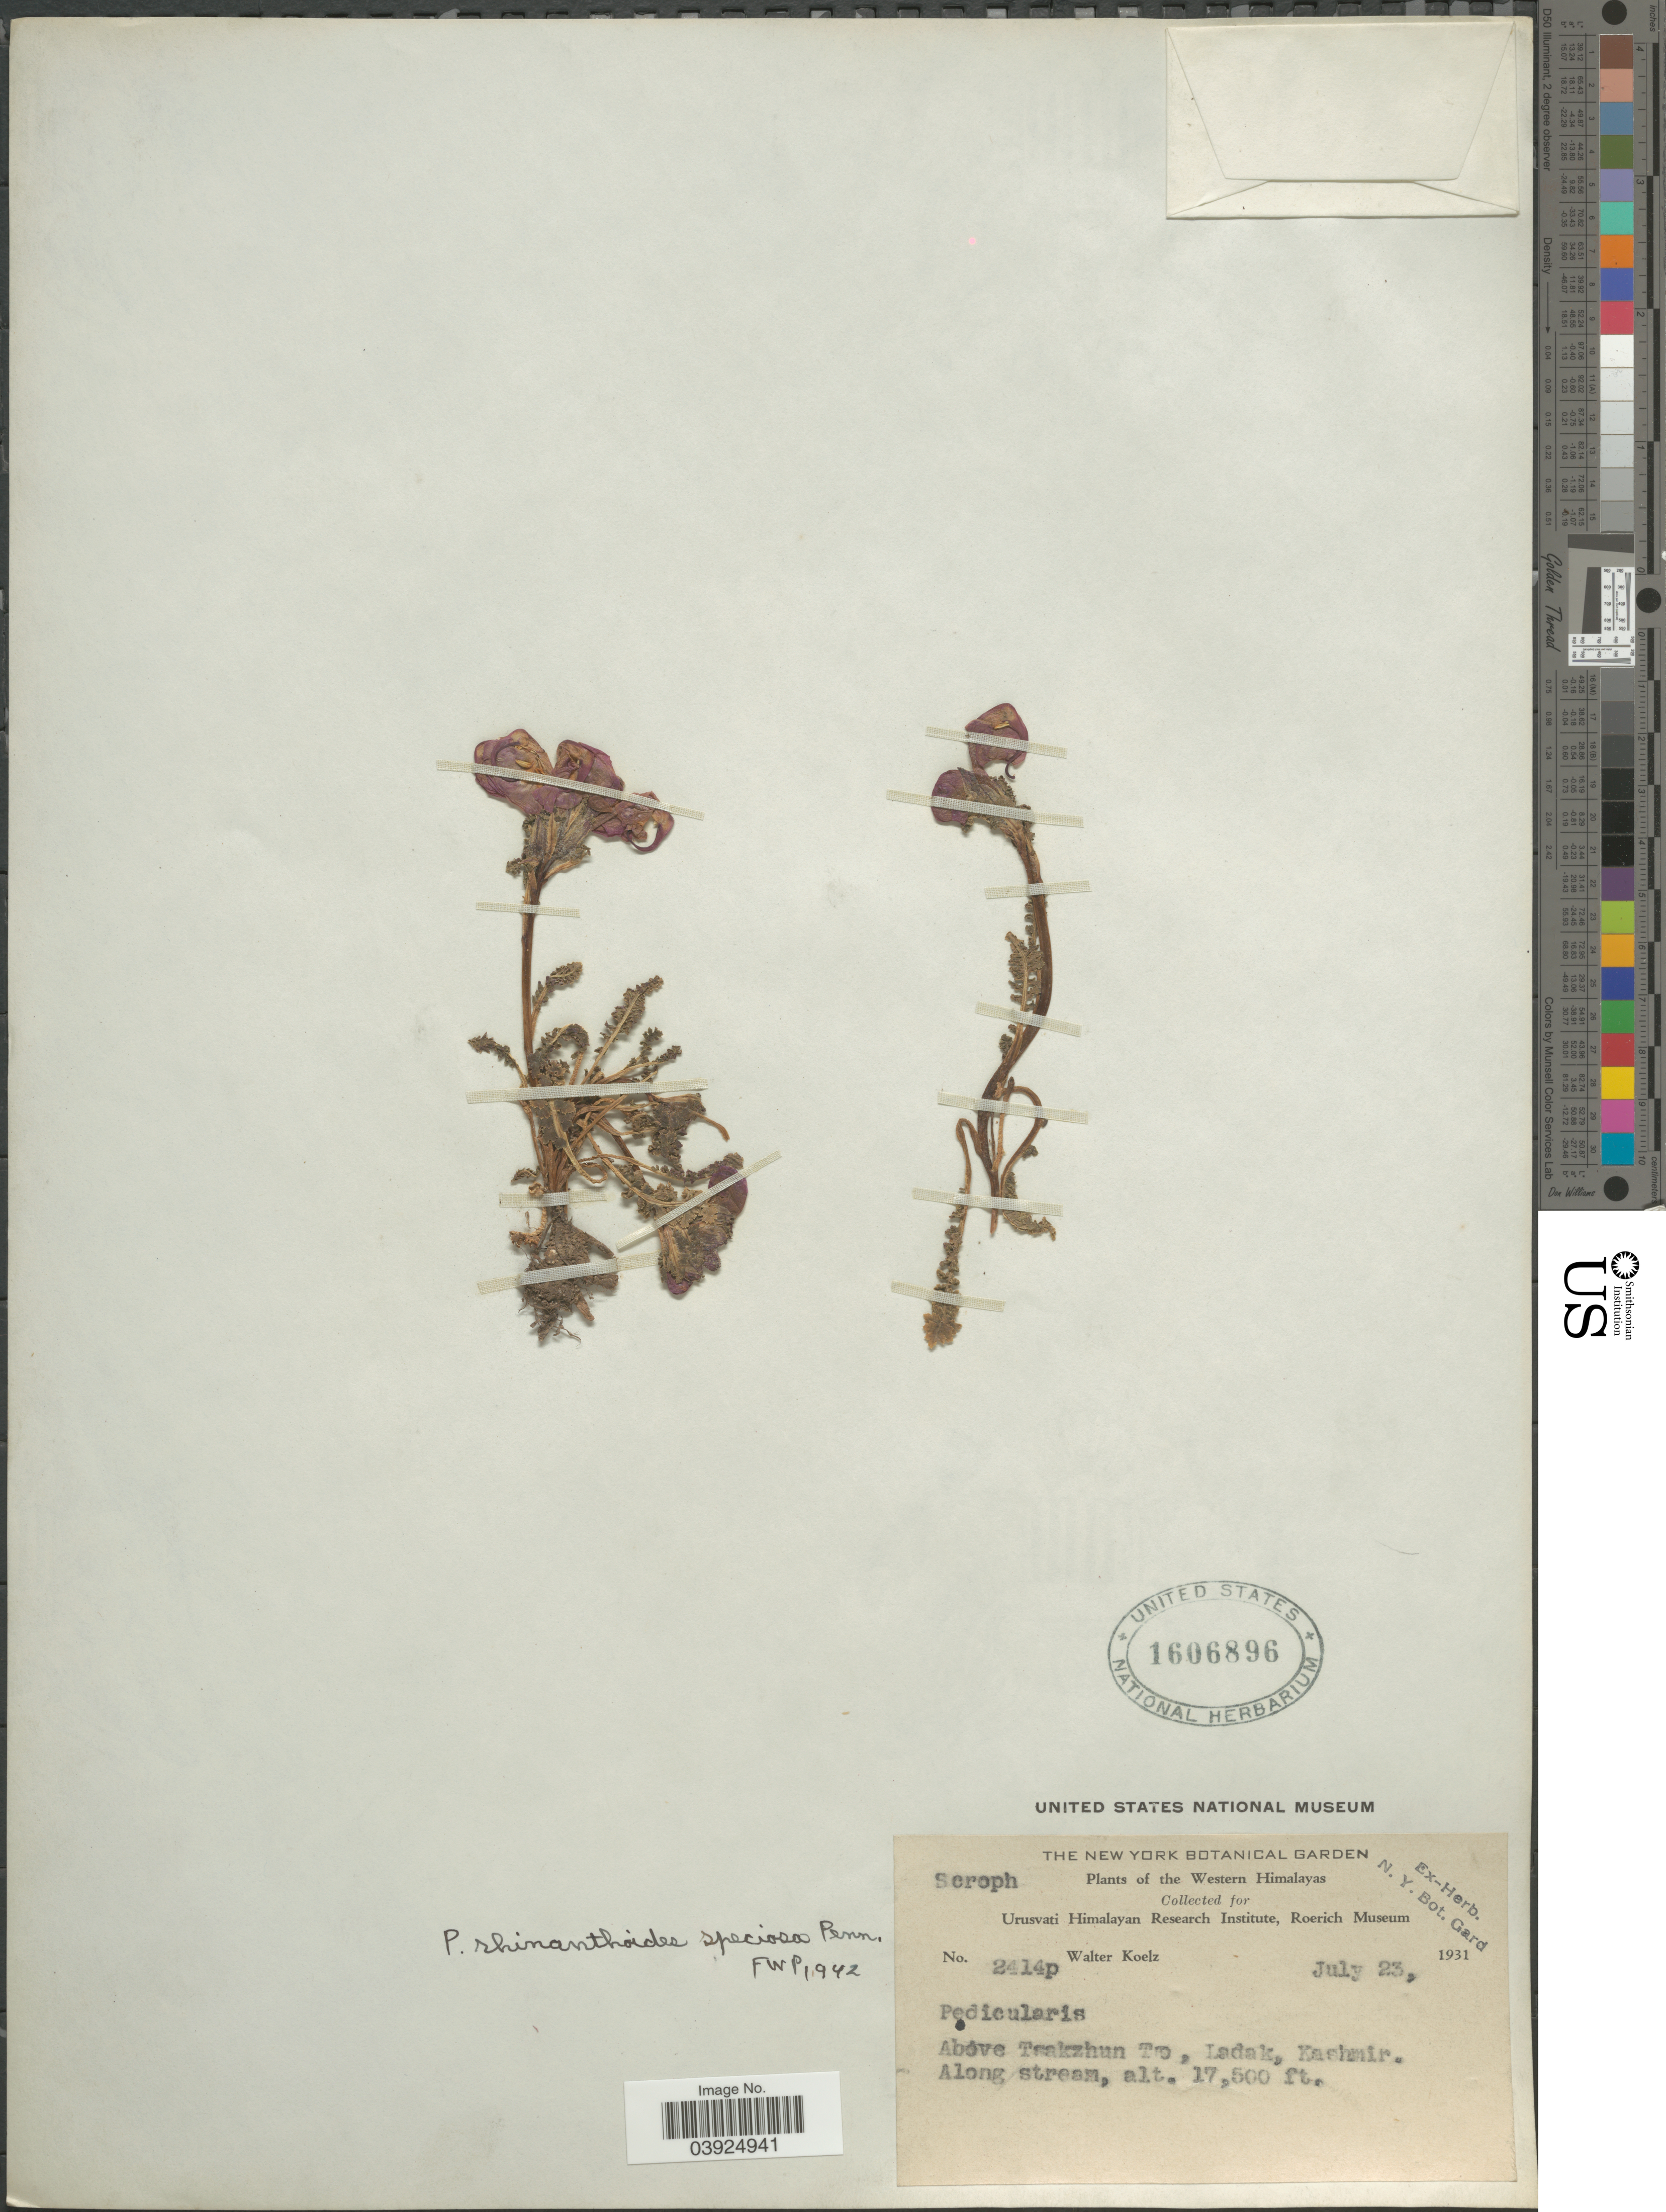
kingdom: Plantae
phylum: Tracheophyta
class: Magnoliopsida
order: Lamiales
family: Orobanchaceae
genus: Pedicularis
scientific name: Pedicularis rhinanthoides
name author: Schrenk ex Fisch. & C.A. Mey.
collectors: W. N. Koelz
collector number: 2414P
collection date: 1931-07-23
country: India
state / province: Ladakh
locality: Western Himalaya. Above Tsakzhun To, Ladak, Kashmir. Along stream.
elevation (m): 5334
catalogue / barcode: US 1606896